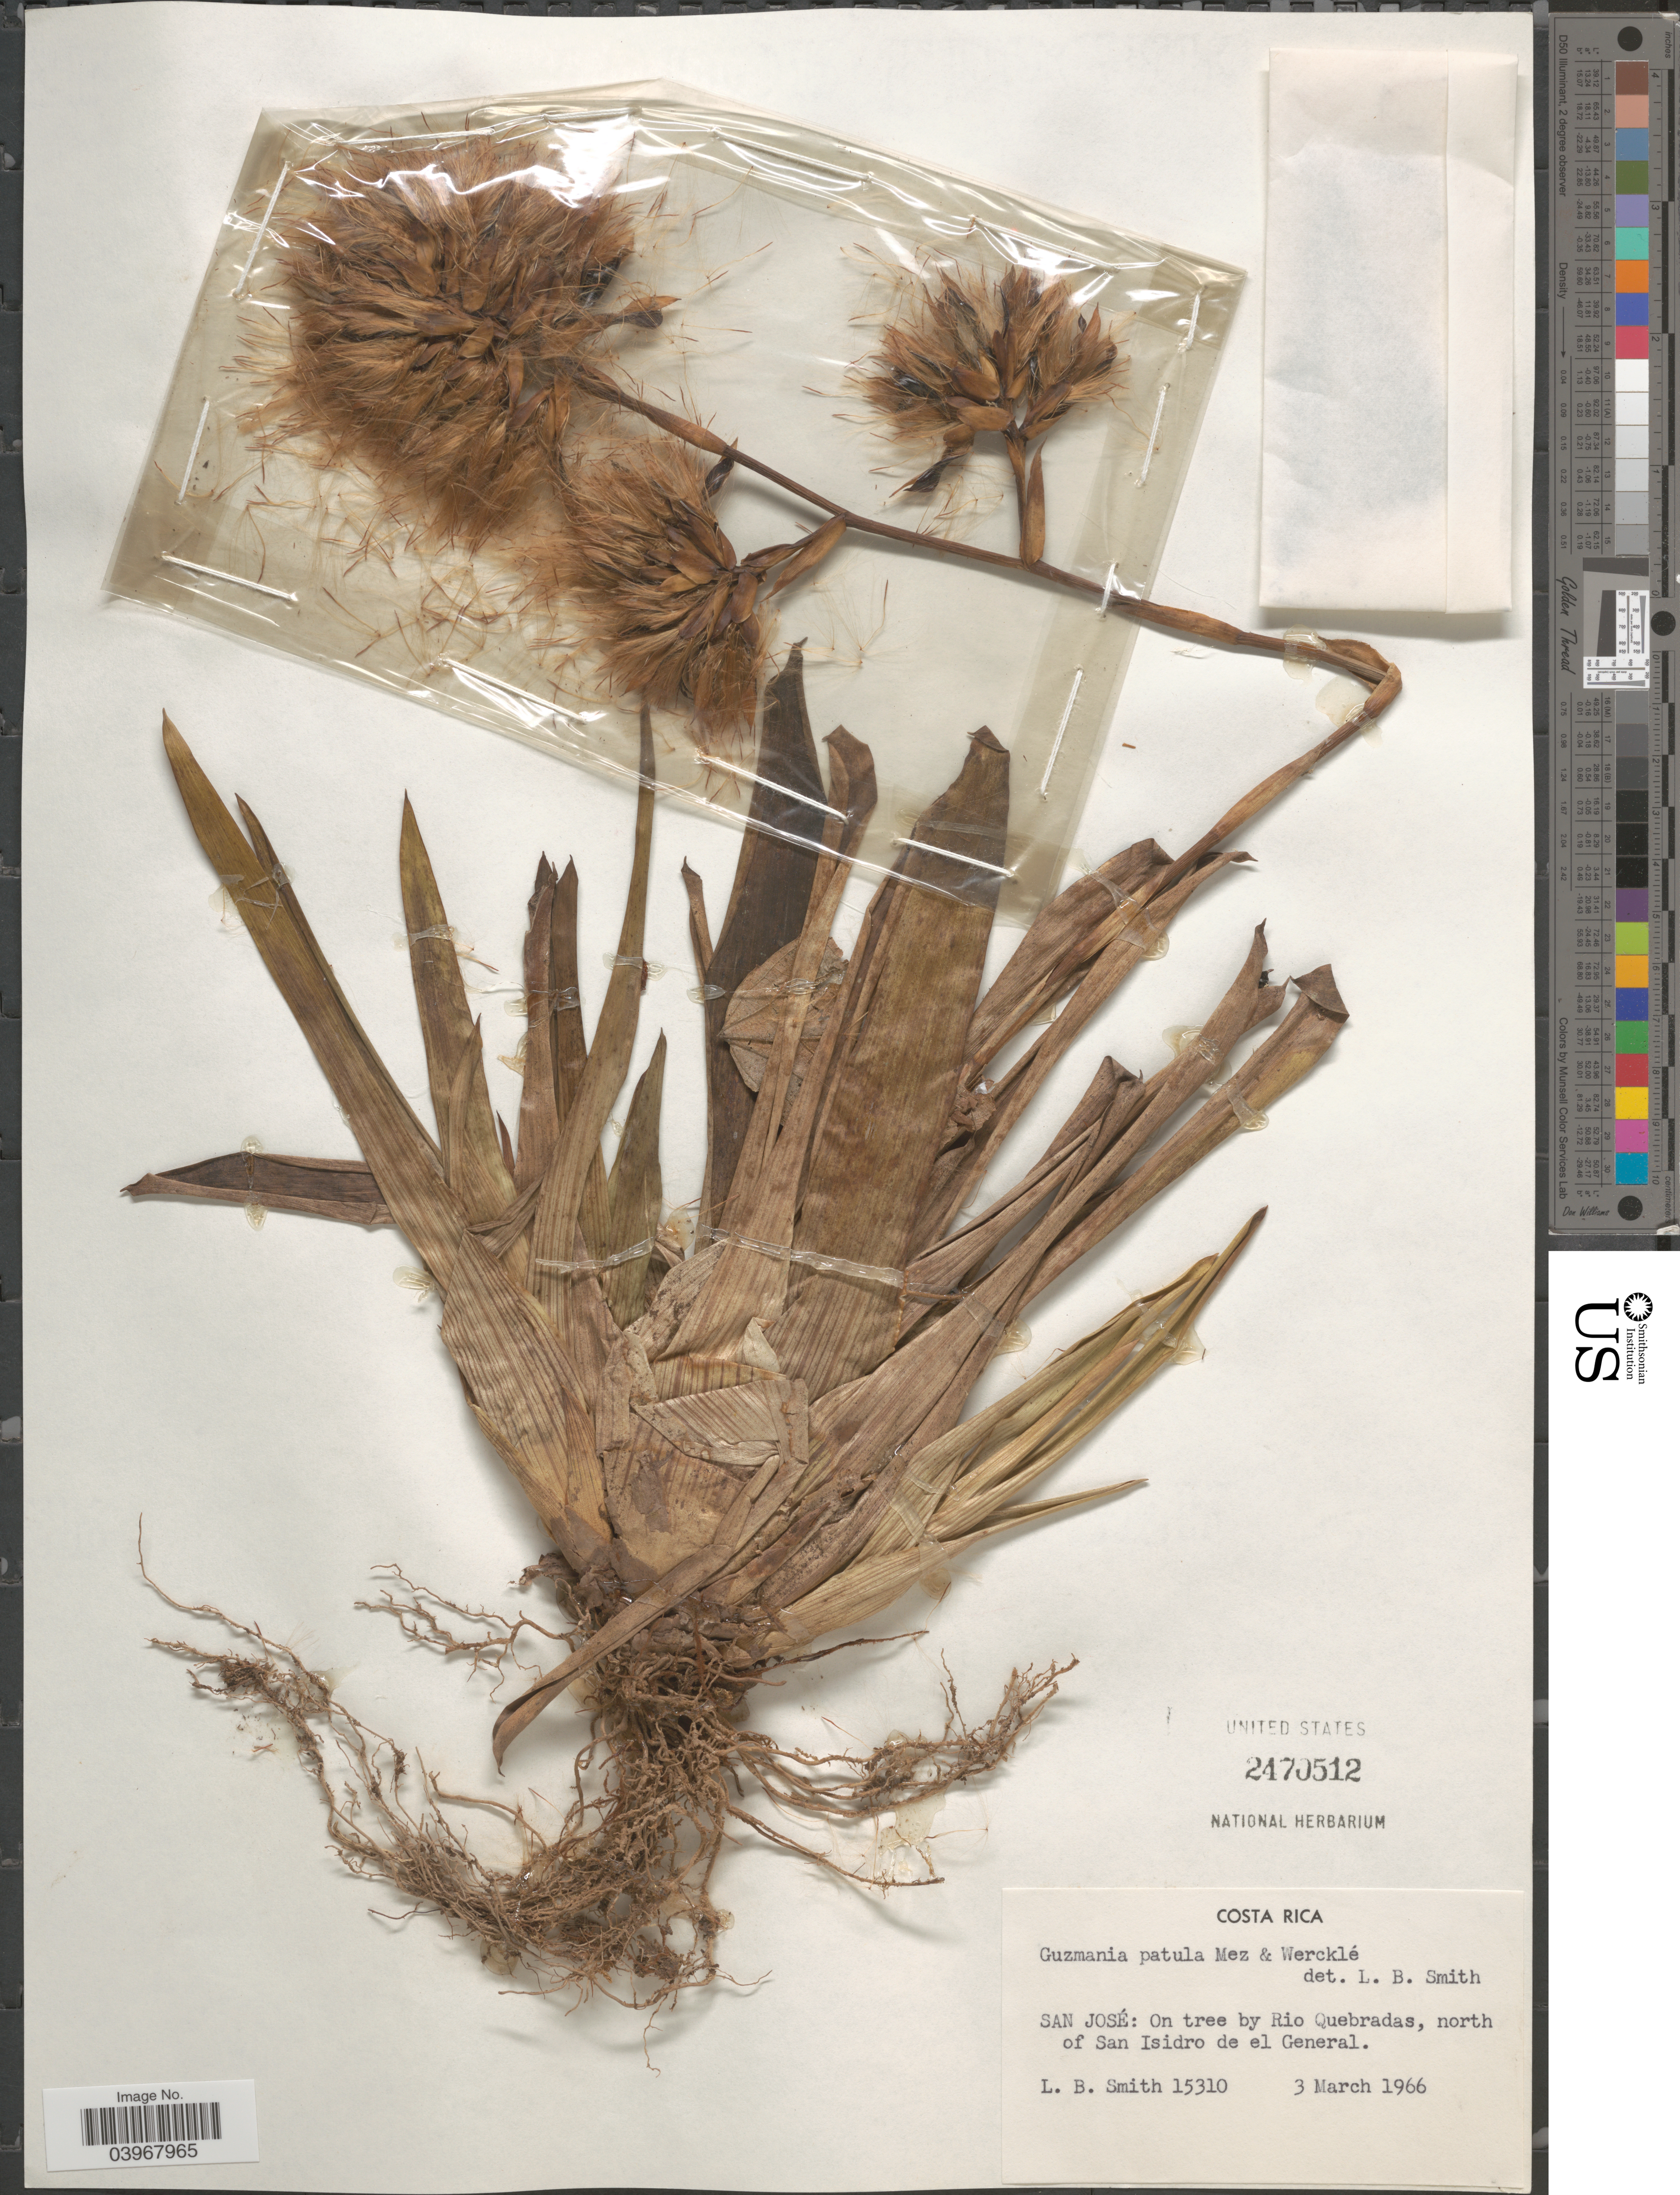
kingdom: Plantae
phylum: Tracheophyta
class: Liliopsida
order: Poales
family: Bromeliaceae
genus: Guzmania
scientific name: Guzmania patula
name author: Mez & Wercklé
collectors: L. Smith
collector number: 15310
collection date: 1966-03-03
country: Costa Rica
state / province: San José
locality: On tree by Rio Quebradas, north of San Isidro de el General.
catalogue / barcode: US 2470512